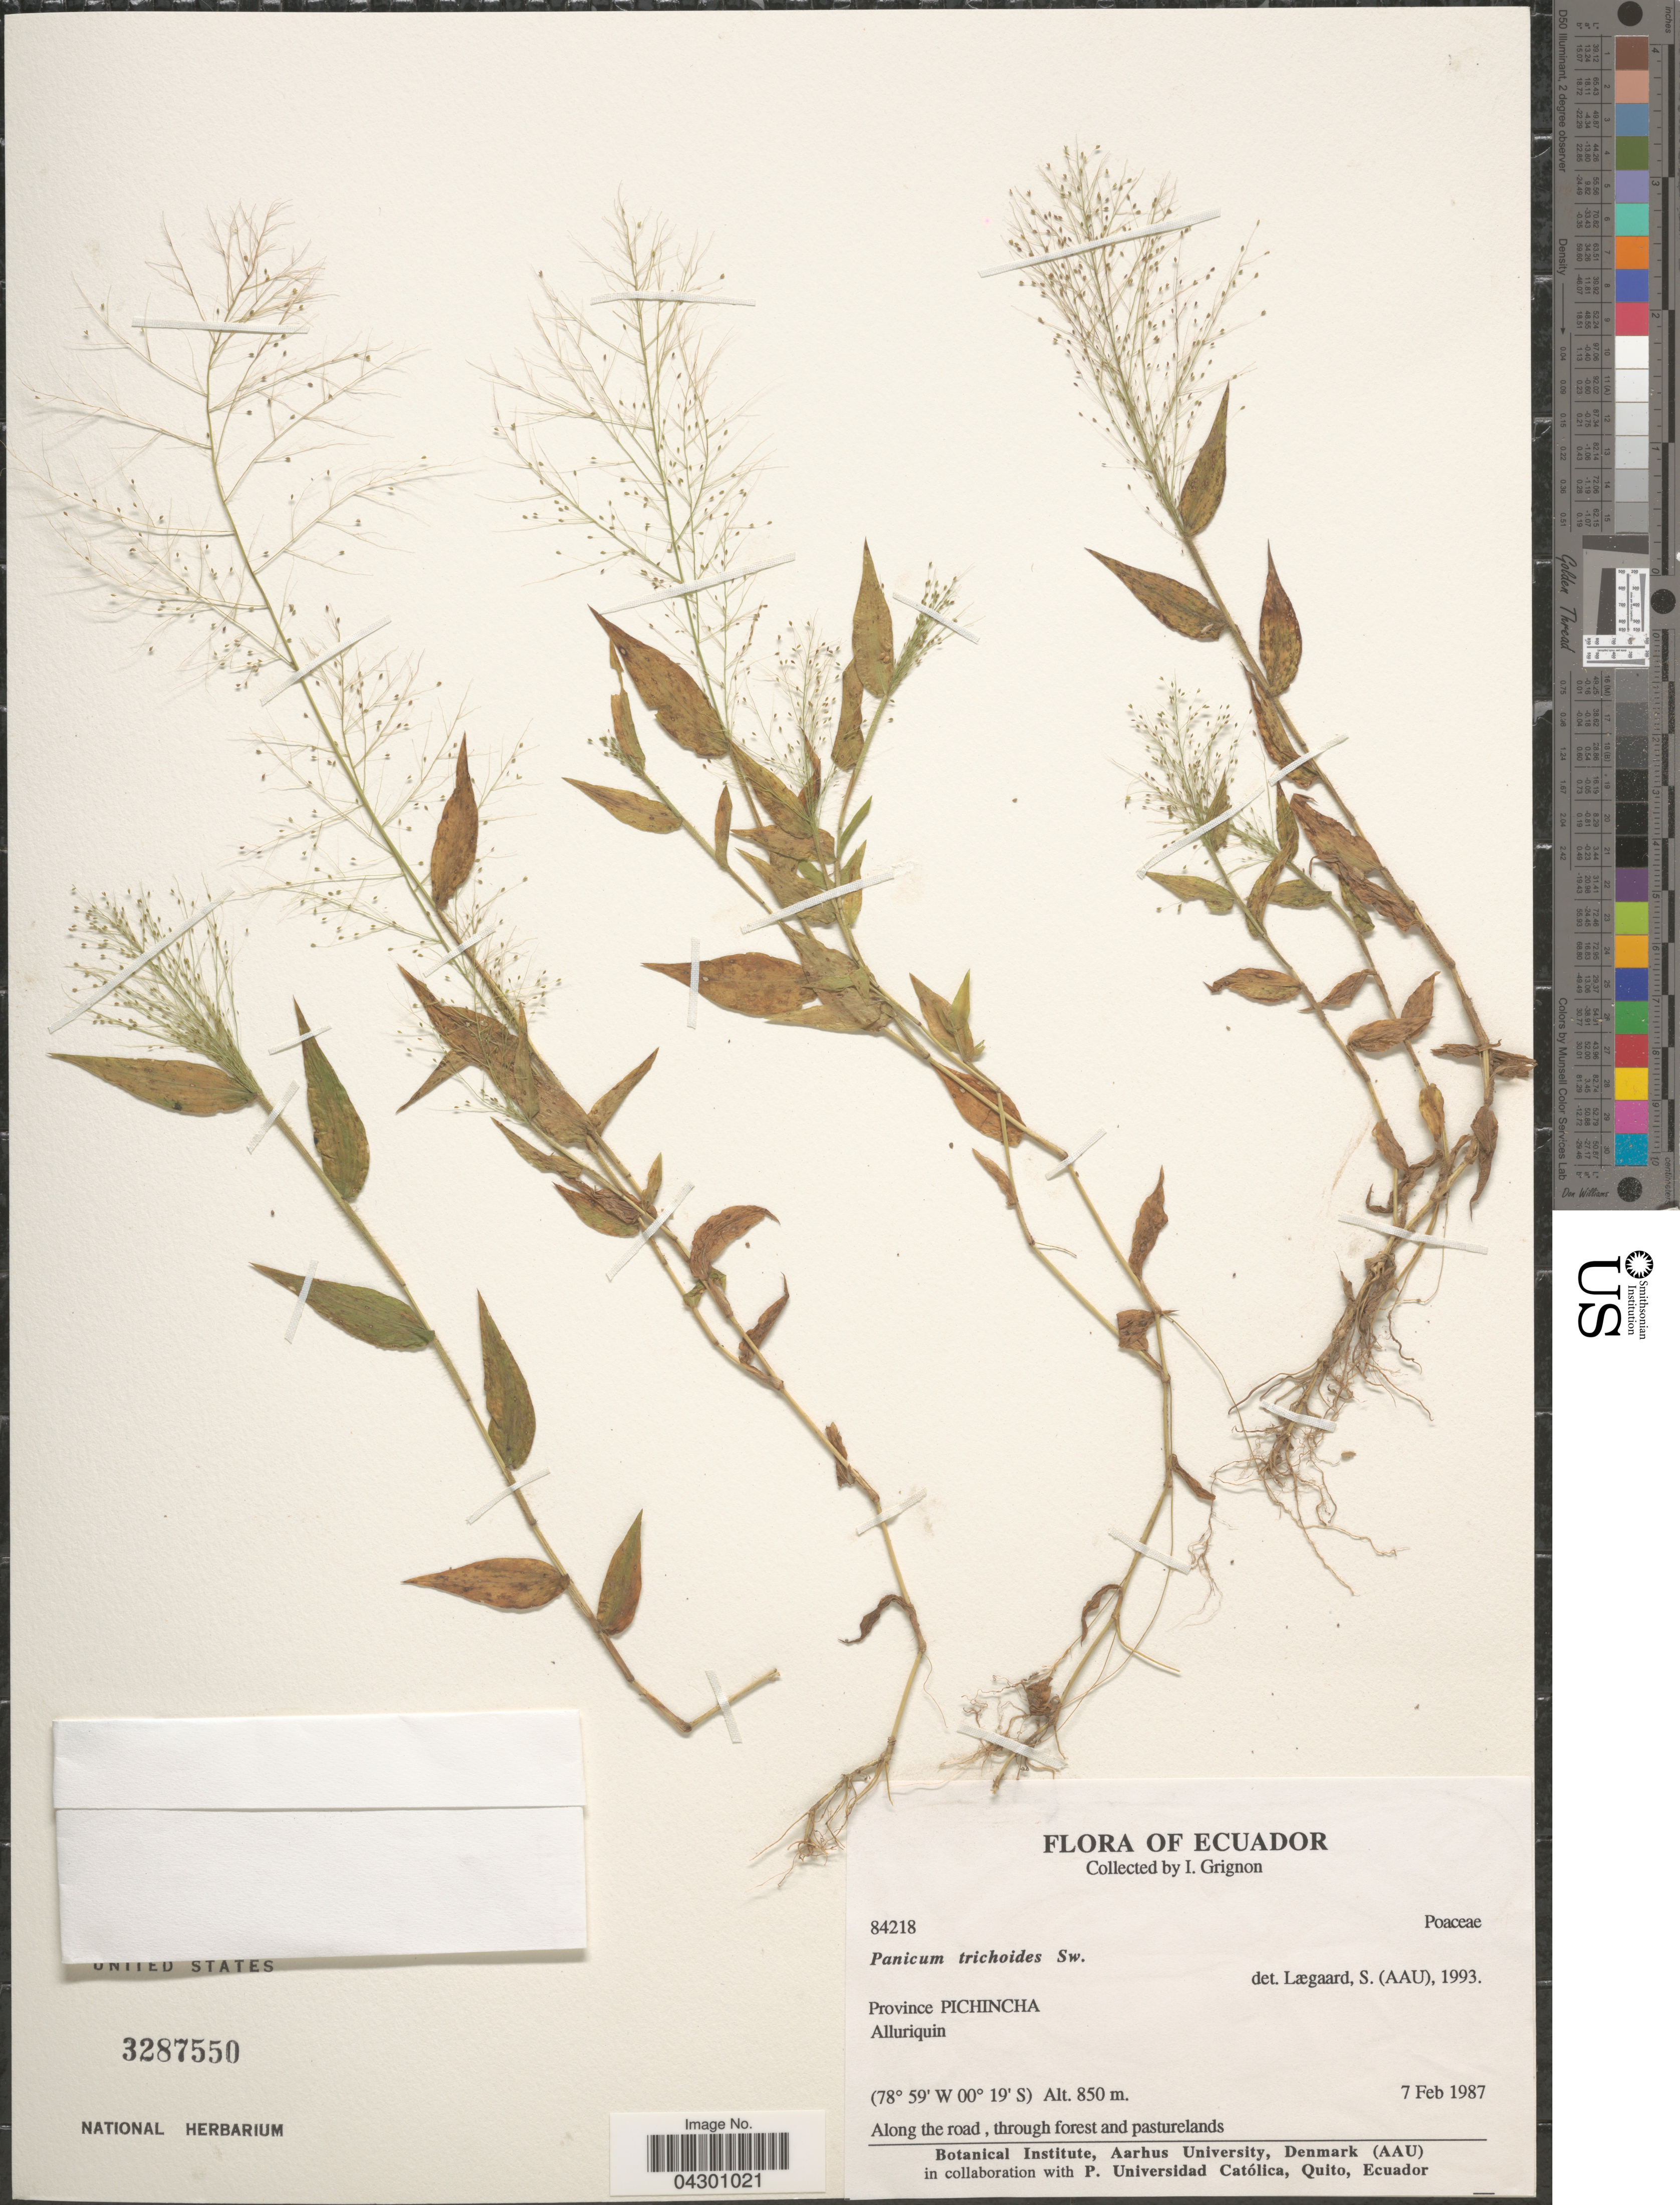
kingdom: Plantae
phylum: Tracheophyta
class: Liliopsida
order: Poales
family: Poaceae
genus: Panicum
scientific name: Panicum trichoides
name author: Sw.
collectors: I. Grignon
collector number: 84218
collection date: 1987-02-07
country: Ecuador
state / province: Pichincha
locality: Alluriquin.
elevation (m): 850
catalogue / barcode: US 3287550